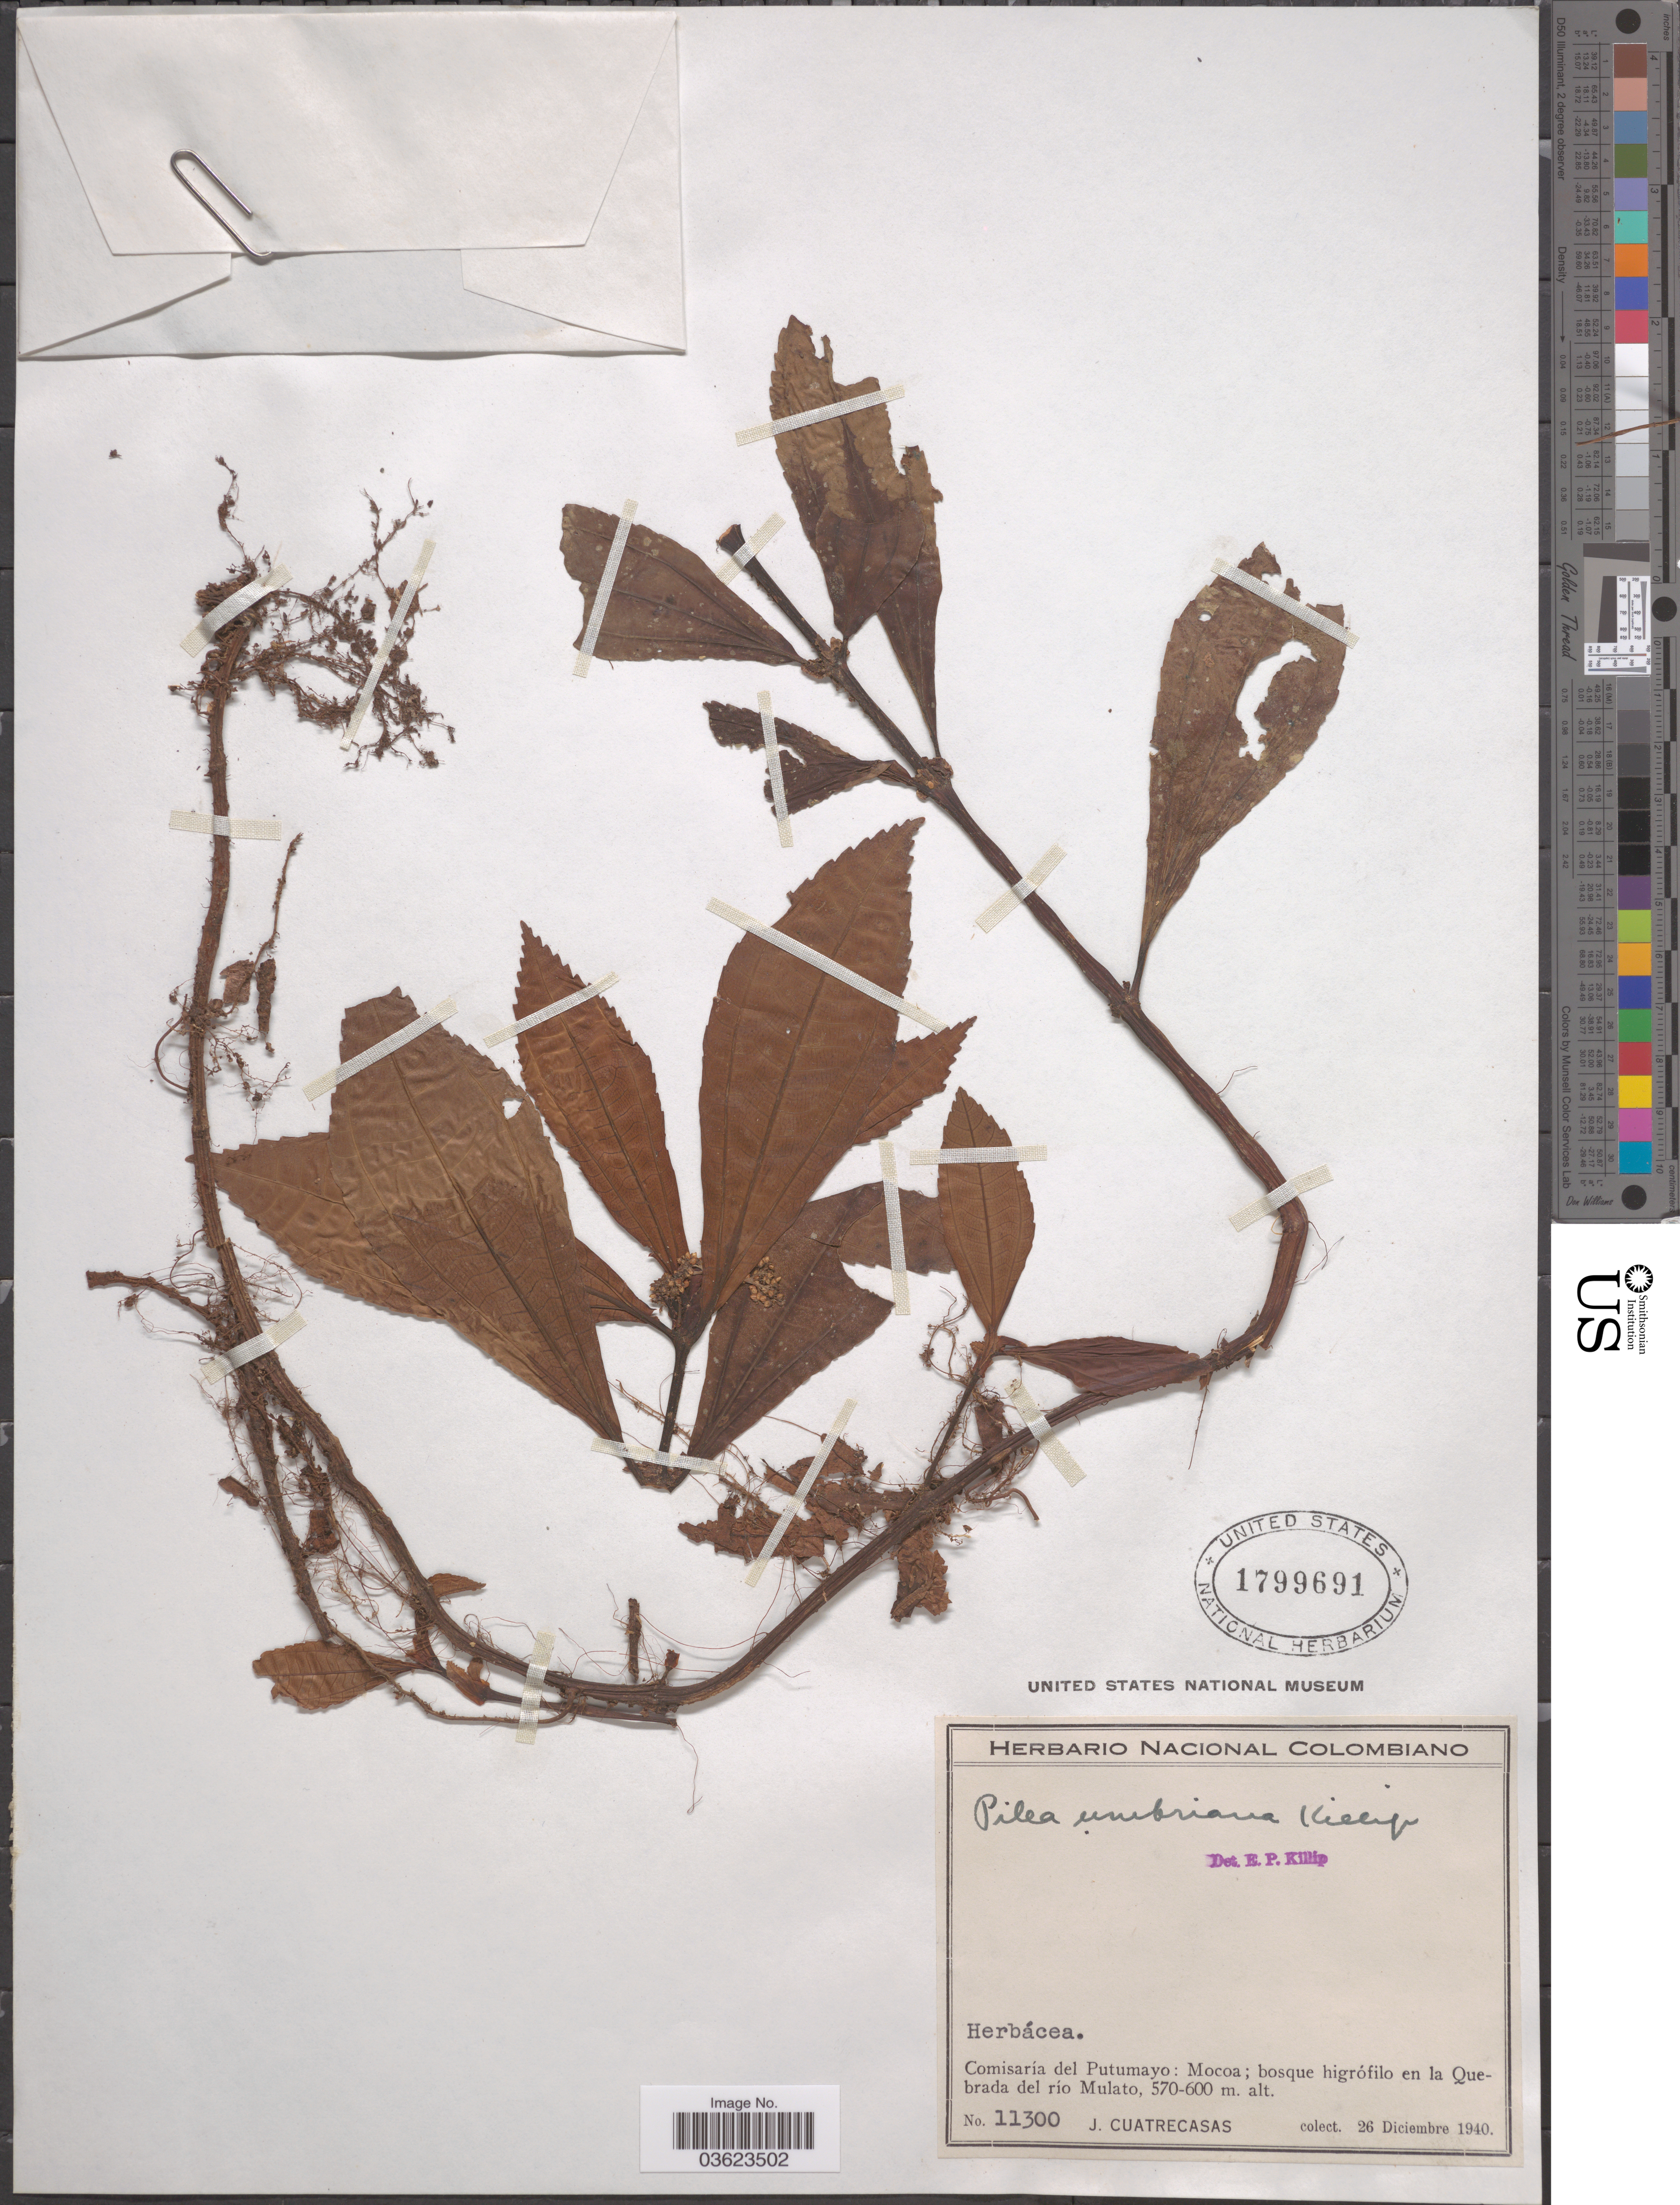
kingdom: Plantae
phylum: Tracheophyta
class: Magnoliopsida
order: Rosales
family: Urticaceae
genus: Pilea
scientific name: Pilea umbriana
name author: Killip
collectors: J. Cuatrecasas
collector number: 11300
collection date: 1940-12-26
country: Colombia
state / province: Putumayo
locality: Comisaría del Putumayo: Mocoa; bosque higrófilo en la Quebrada del río Mulato.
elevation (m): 570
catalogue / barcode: US 1799691